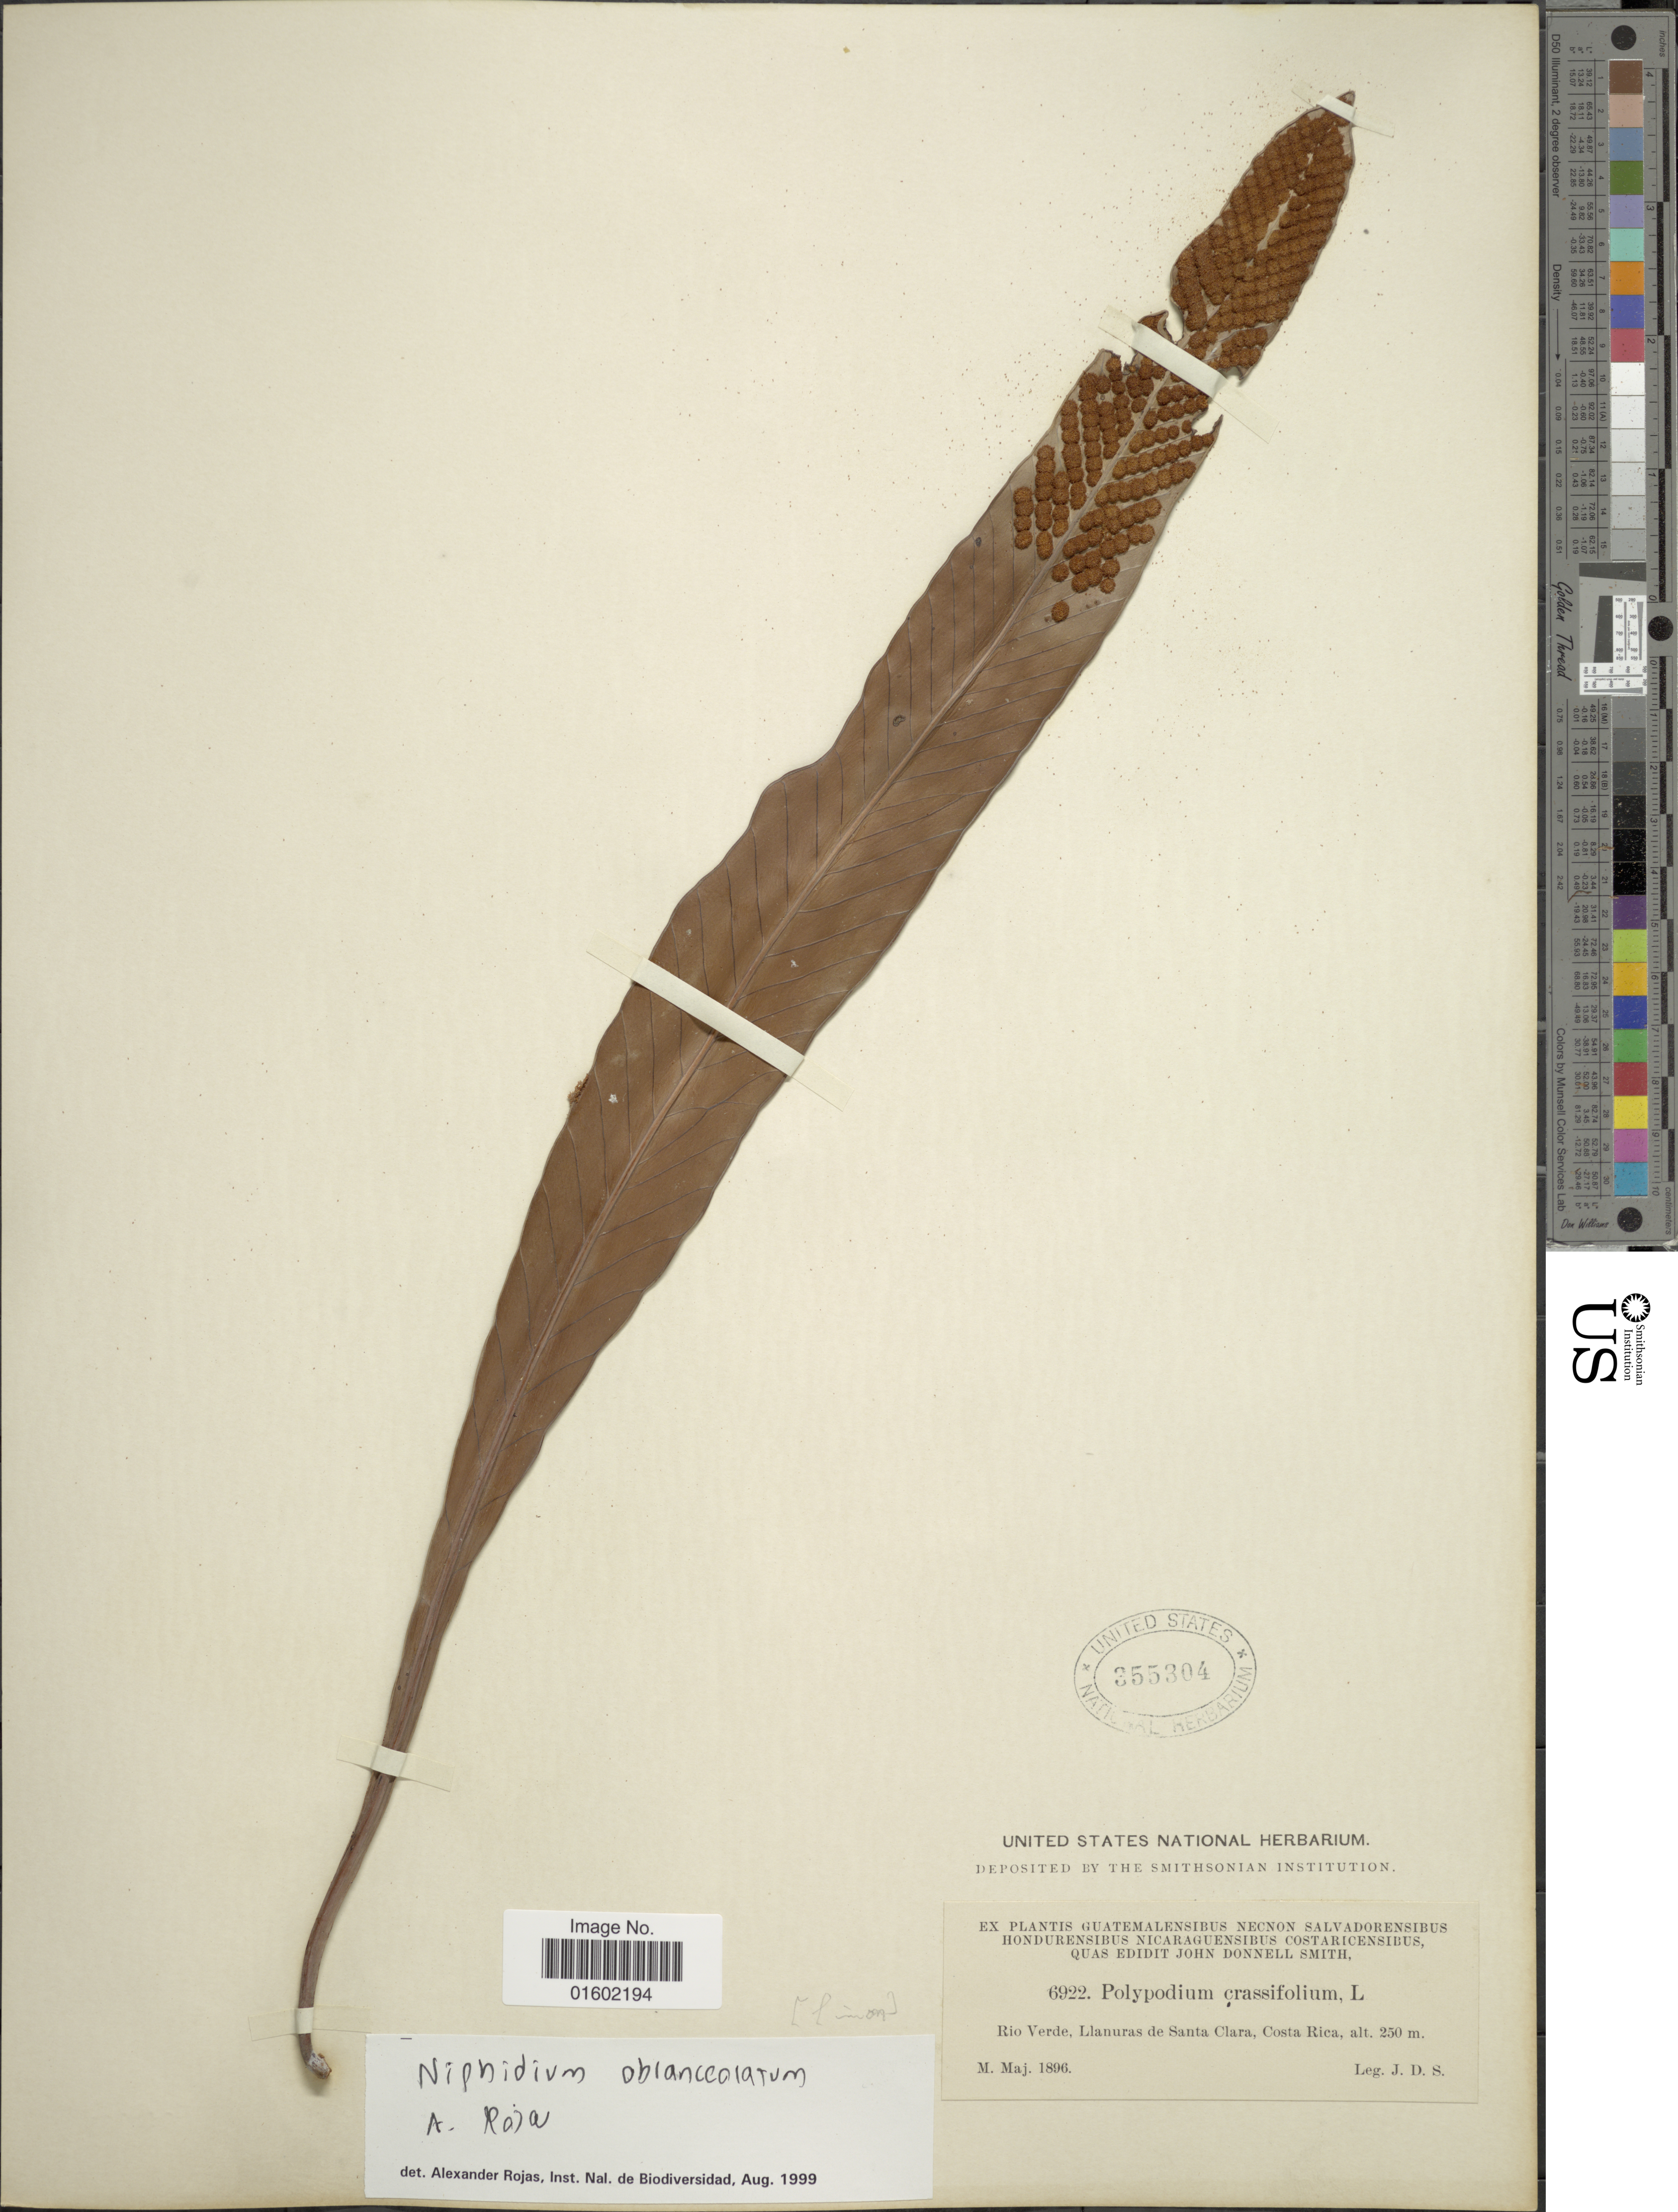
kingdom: Plantae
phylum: Tracheophyta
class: Polypodiopsida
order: Polypodiales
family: Polypodiaceae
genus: Niphidium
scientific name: Niphidium crassifolium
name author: (L.) Lellinger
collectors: J. Donnell Smith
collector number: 6922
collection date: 1896-05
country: Costa Rica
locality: Rio Verde, Llanruas de Santa Clara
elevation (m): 250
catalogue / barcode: US 355304